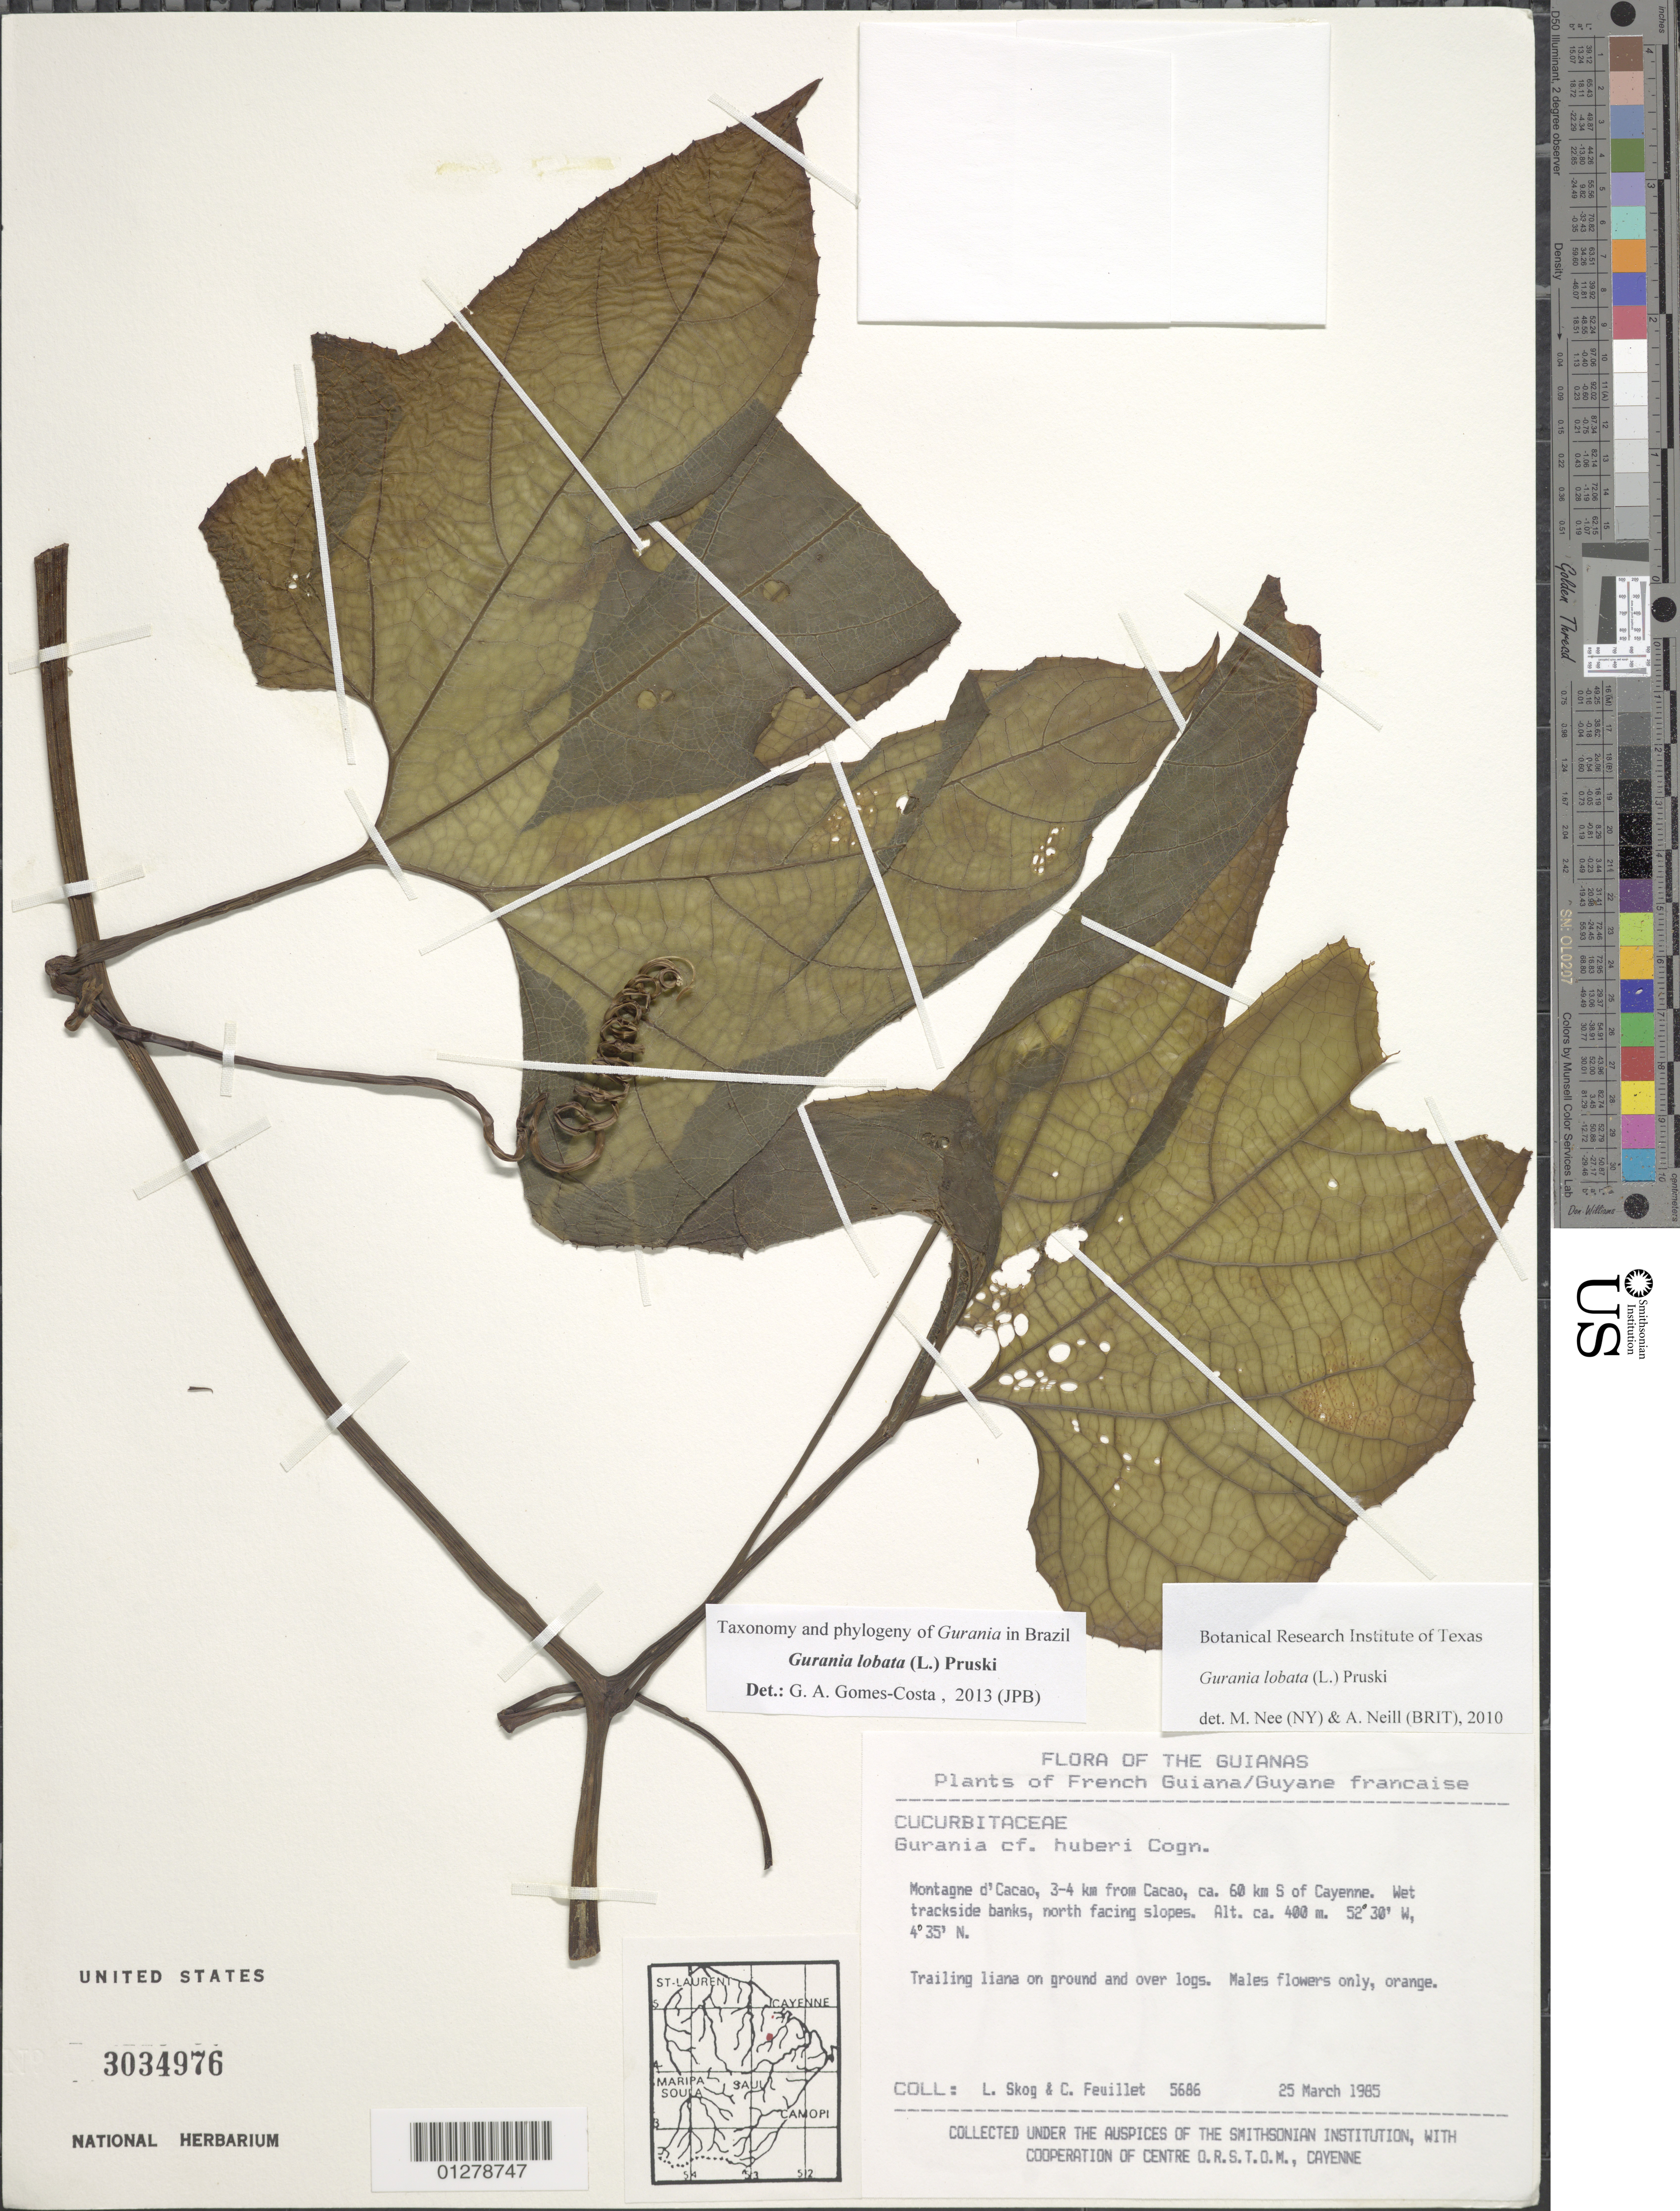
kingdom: Plantae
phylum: Tracheophyta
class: Magnoliopsida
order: Cucurbitales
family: Cucurbitaceae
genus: Gurania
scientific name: Gurania lobata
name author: (L.) Pruski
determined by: Gomes-Costa, G. A.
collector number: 5686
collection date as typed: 25 March 1985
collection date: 1985-03-25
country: French Guiana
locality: Montagne d'cacao, 3-4 km from Cacao, ca. 60 km S of Cayenne.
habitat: wet trackside banks, north facing slopes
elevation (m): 400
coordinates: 4 35 N, 52 30 W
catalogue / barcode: US 3034976